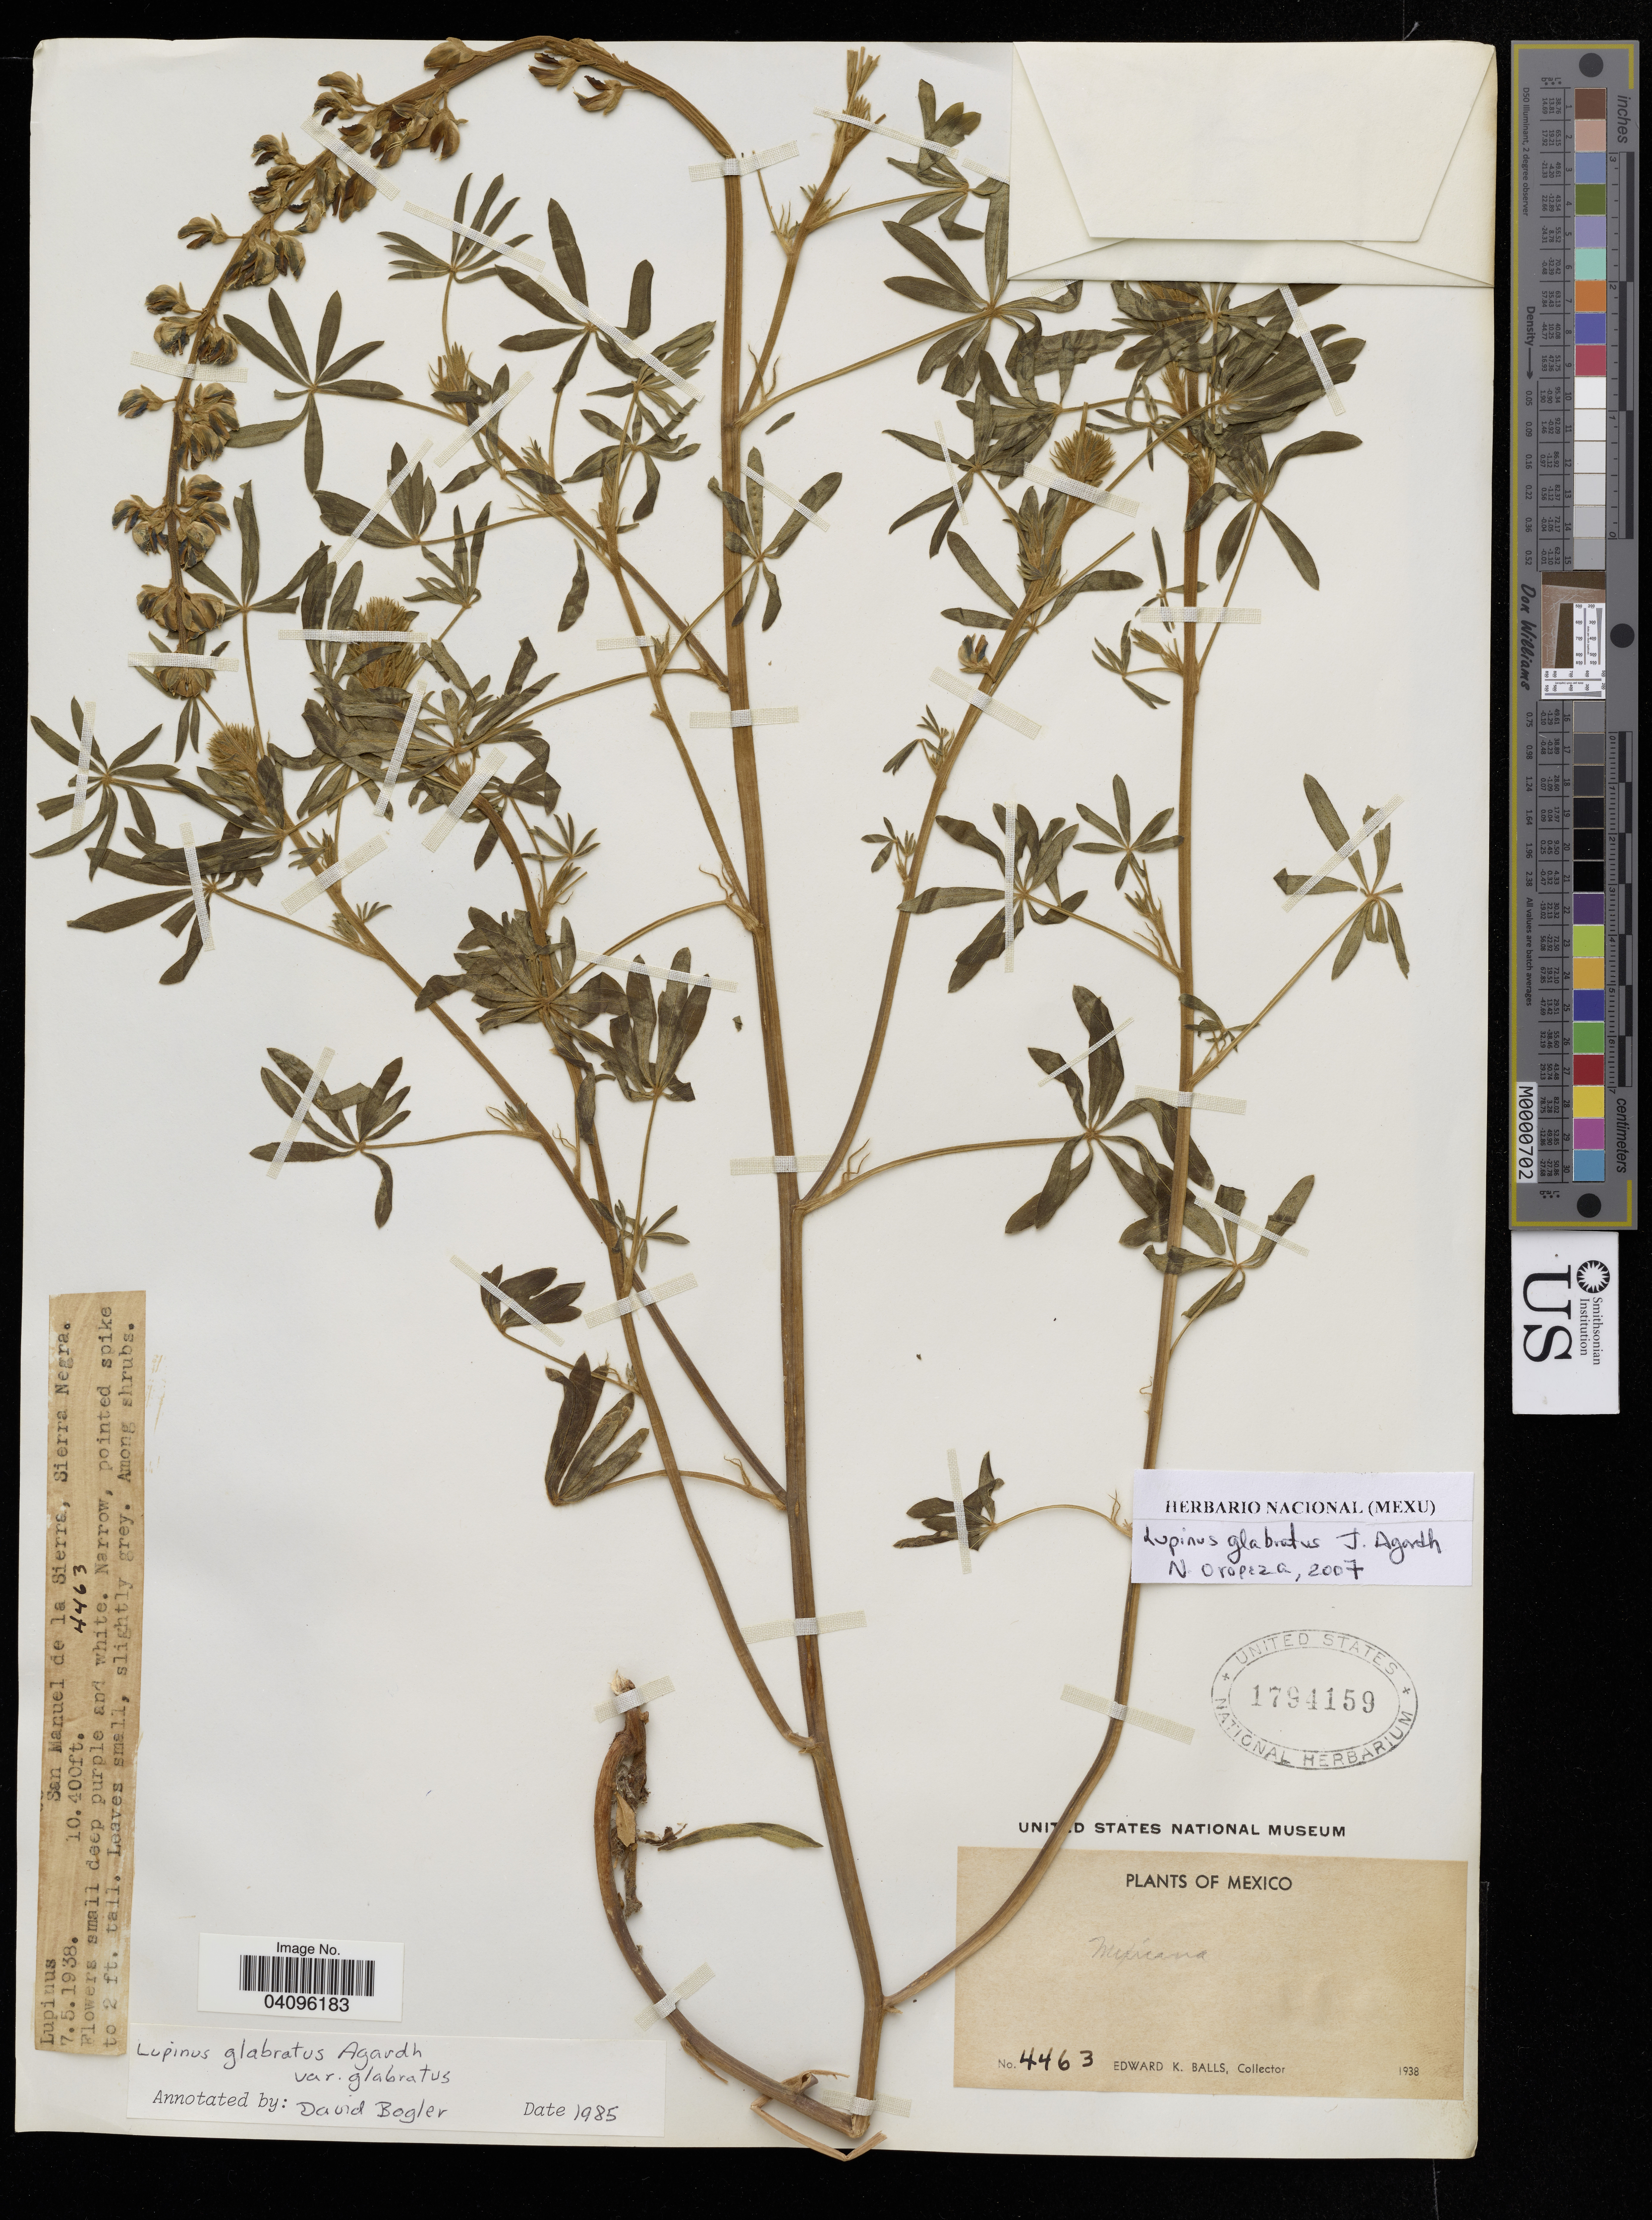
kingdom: Plantae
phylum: Tracheophyta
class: Magnoliopsida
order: Fabales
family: Fabaceae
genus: Lupinus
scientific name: Lupinus glabratus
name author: J. Agardh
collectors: E. K. Balls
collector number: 4463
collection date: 1938-05-07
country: Mexico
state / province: Puebla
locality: San Manuel de la Sierra, Sierra Negra.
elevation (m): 3170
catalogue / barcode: US 1791159